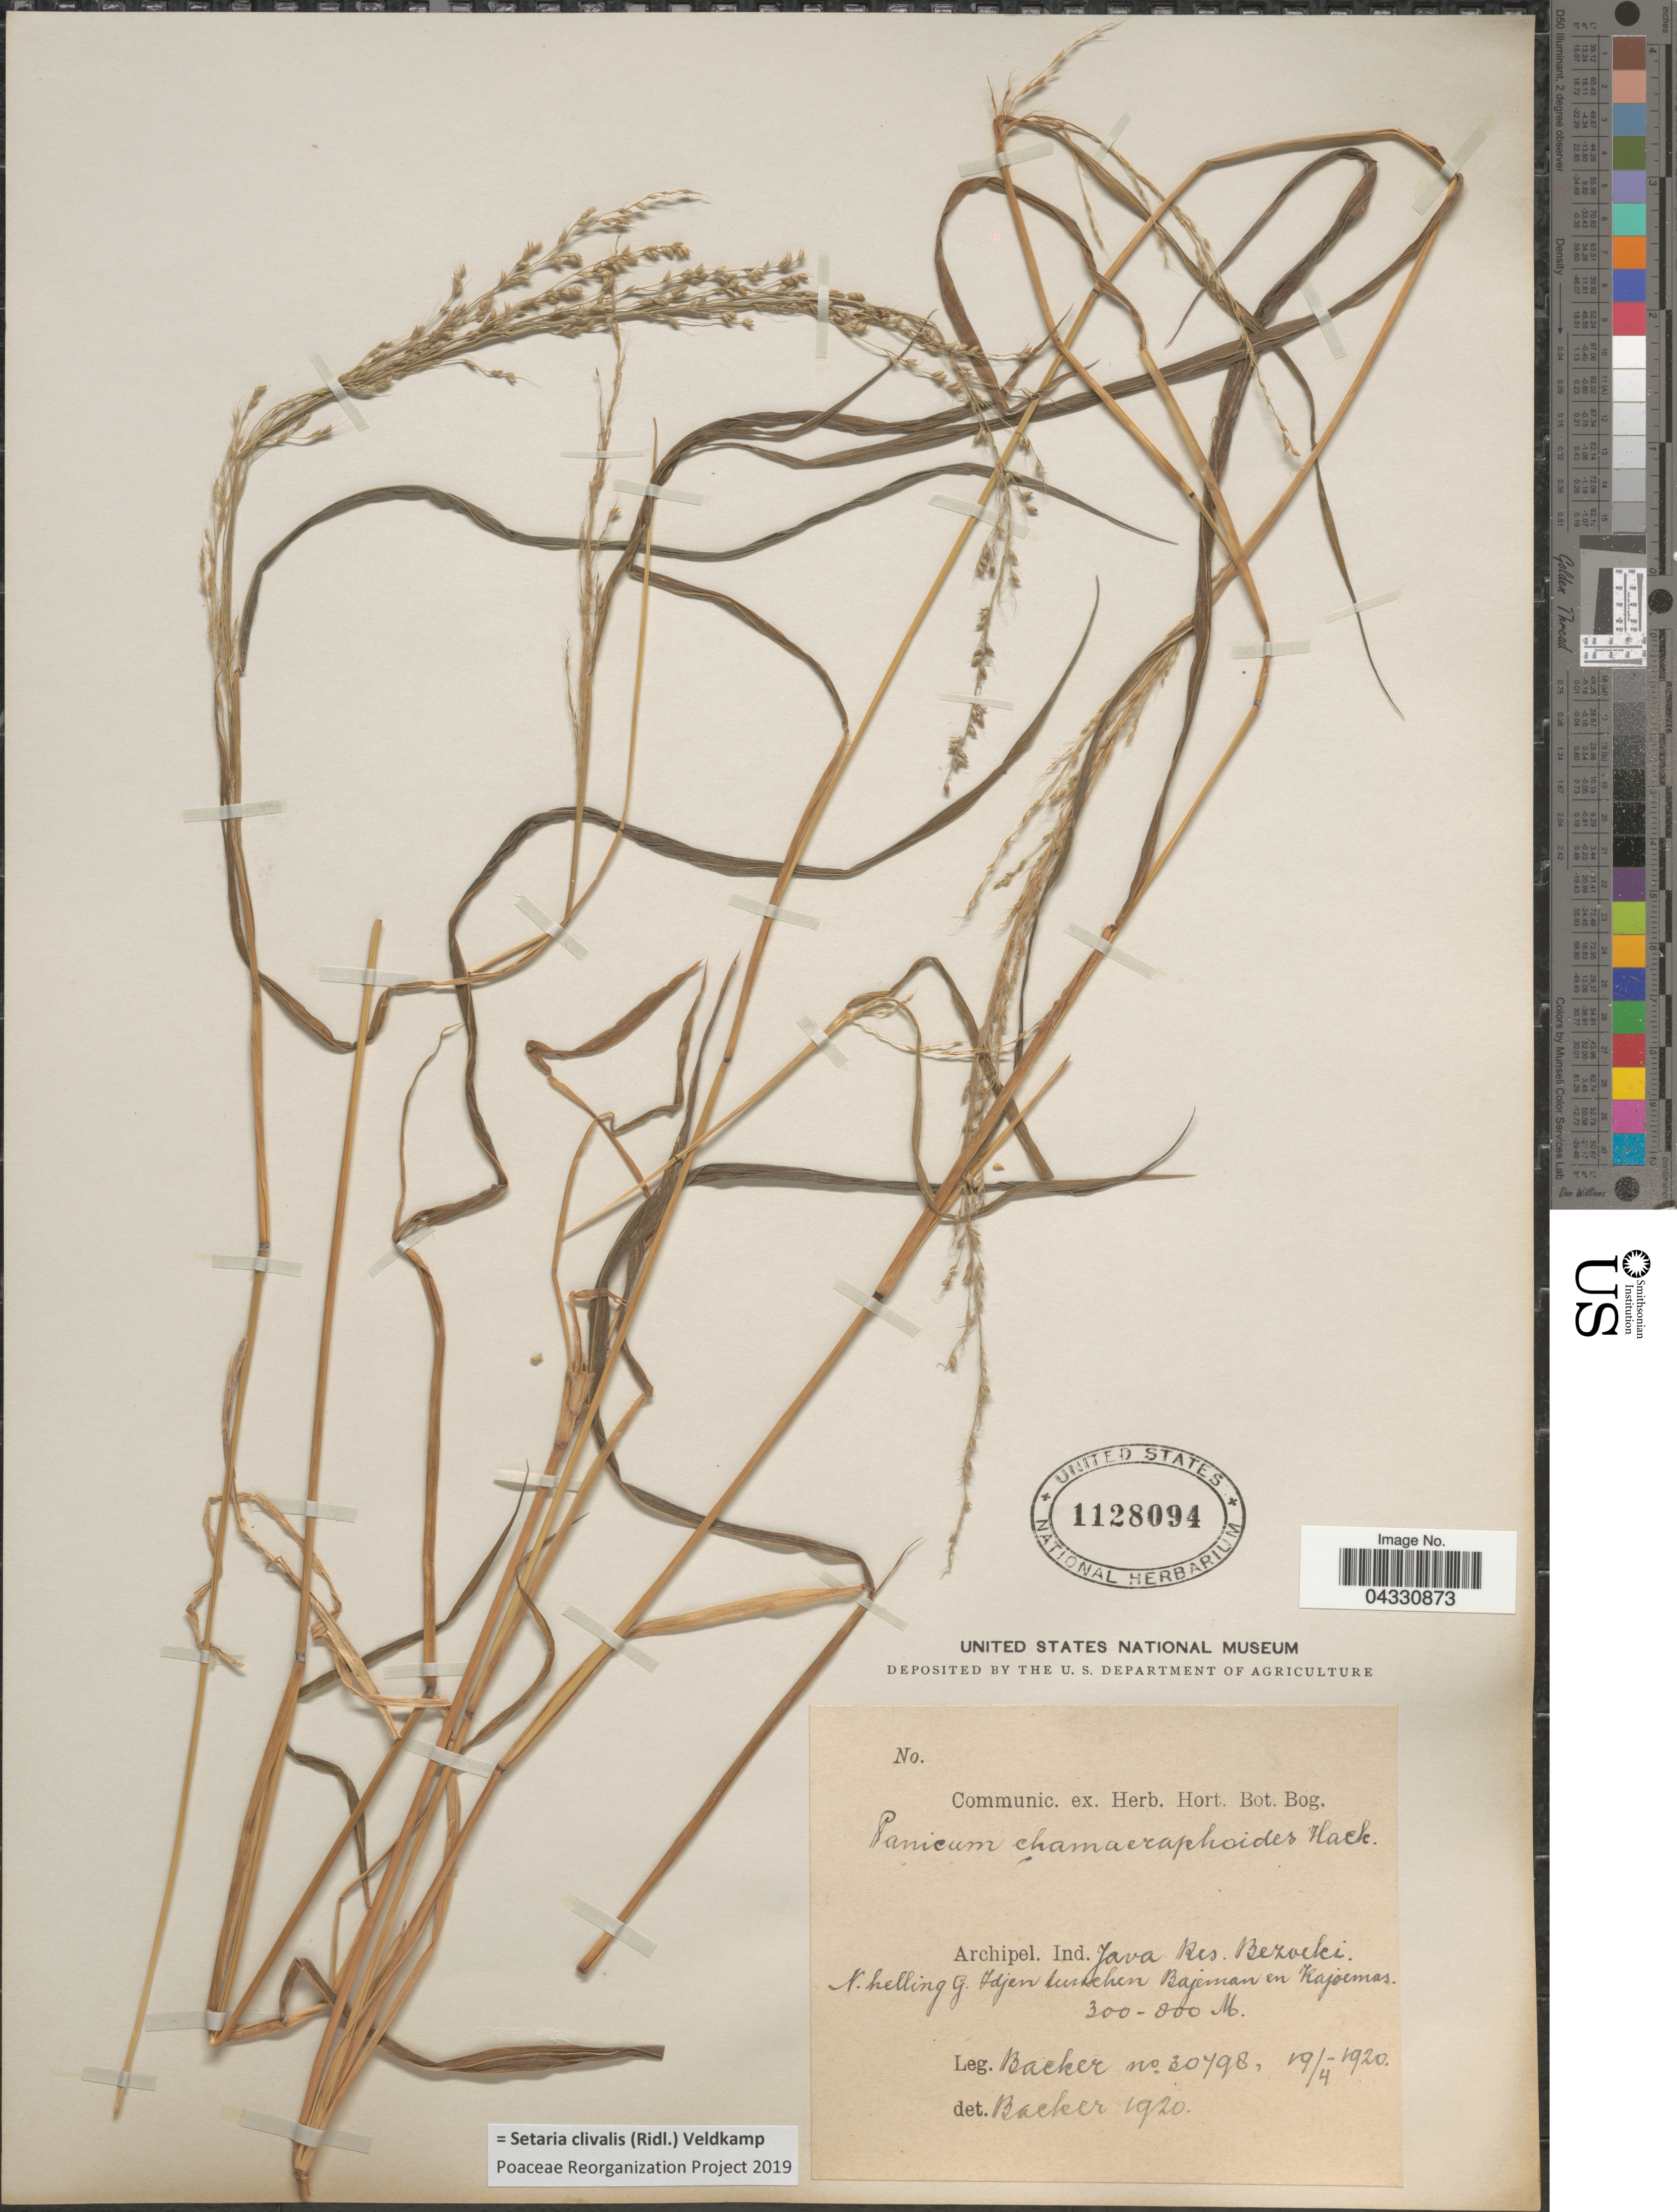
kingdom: Plantae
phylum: Tracheophyta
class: Liliopsida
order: Poales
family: Poaceae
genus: Setaria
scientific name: Setaria clivalis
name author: (Ridl.) Veldkamp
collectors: Backer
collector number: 30798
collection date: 1920-04-19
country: Indonesia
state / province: Java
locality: Archipel. Ind. Java Res. Bezoeki. N. helling G. Idjen tusschen Bajeman en Kajoemas.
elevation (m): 300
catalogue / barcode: US 1128094